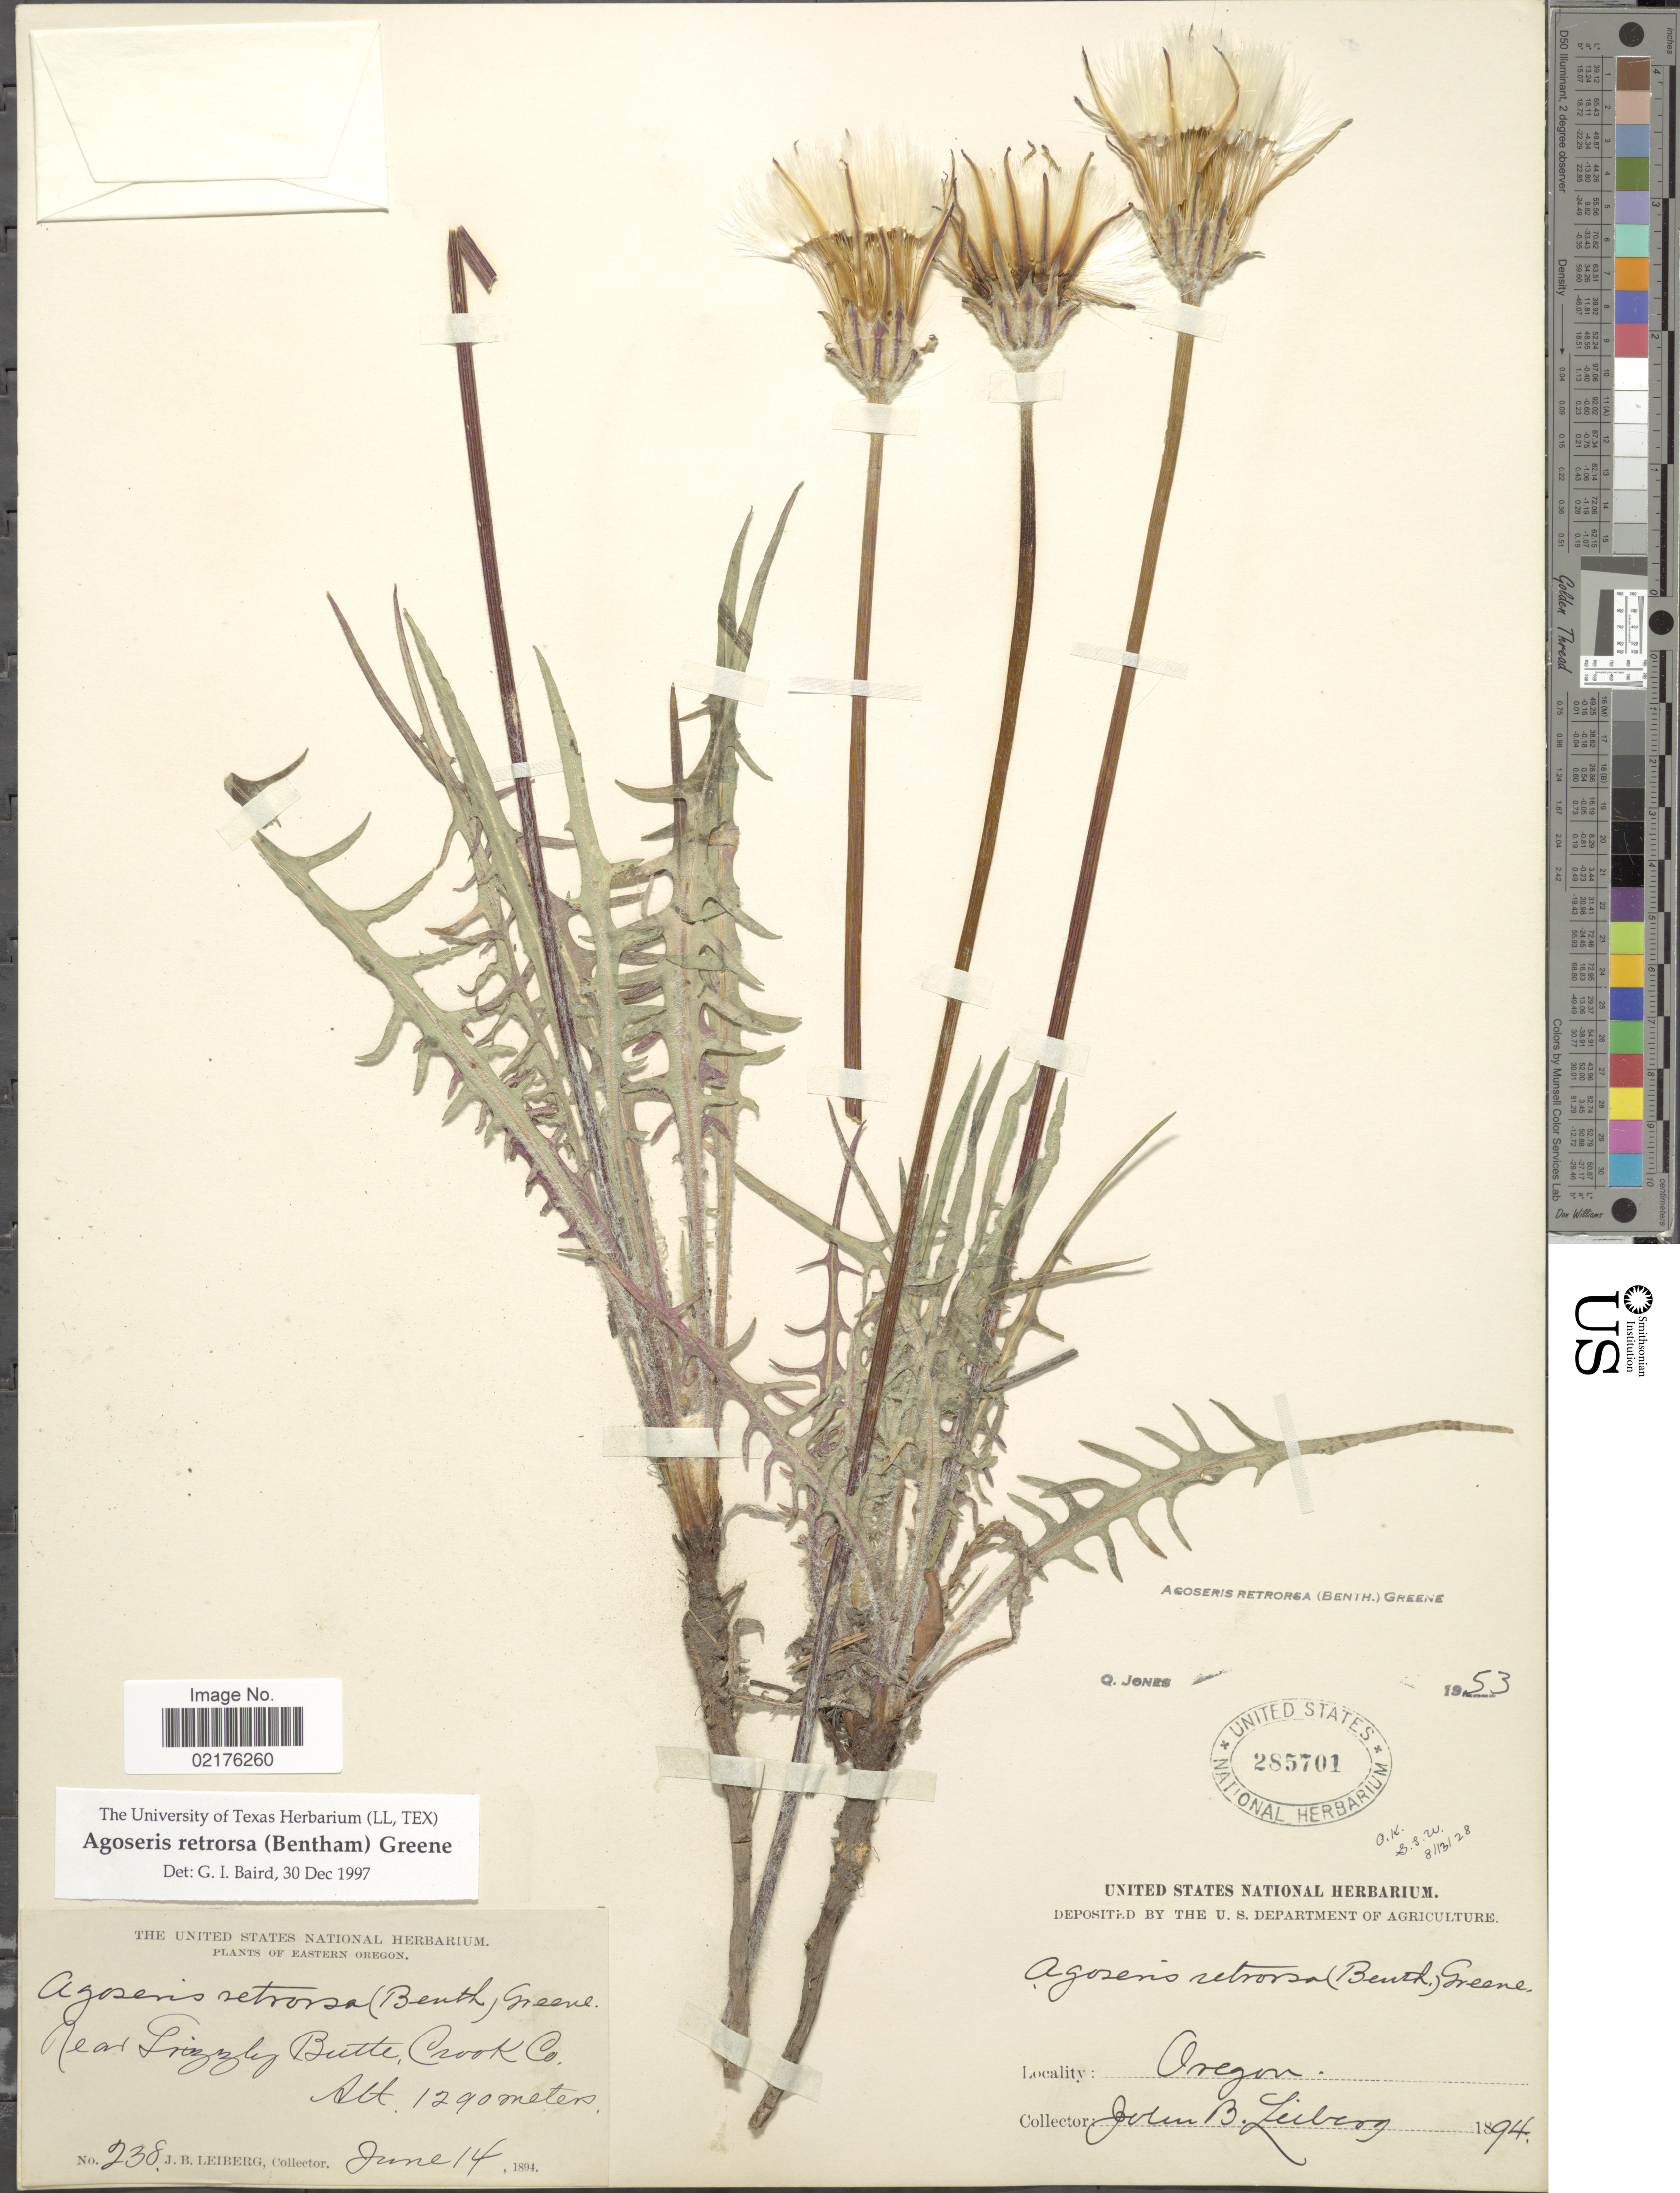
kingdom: Plantae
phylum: Tracheophyta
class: Magnoliopsida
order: Asterales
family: Asteraceae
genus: Agoseris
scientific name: Agoseris retrorsa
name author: (Benth.) Greene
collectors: J. B. Leiberg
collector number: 238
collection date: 1894-06-14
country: United States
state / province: Oregon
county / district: Crook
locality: Eastern Oregon, Near Grizzley Butte, Crook Co.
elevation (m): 1290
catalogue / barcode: US 285701